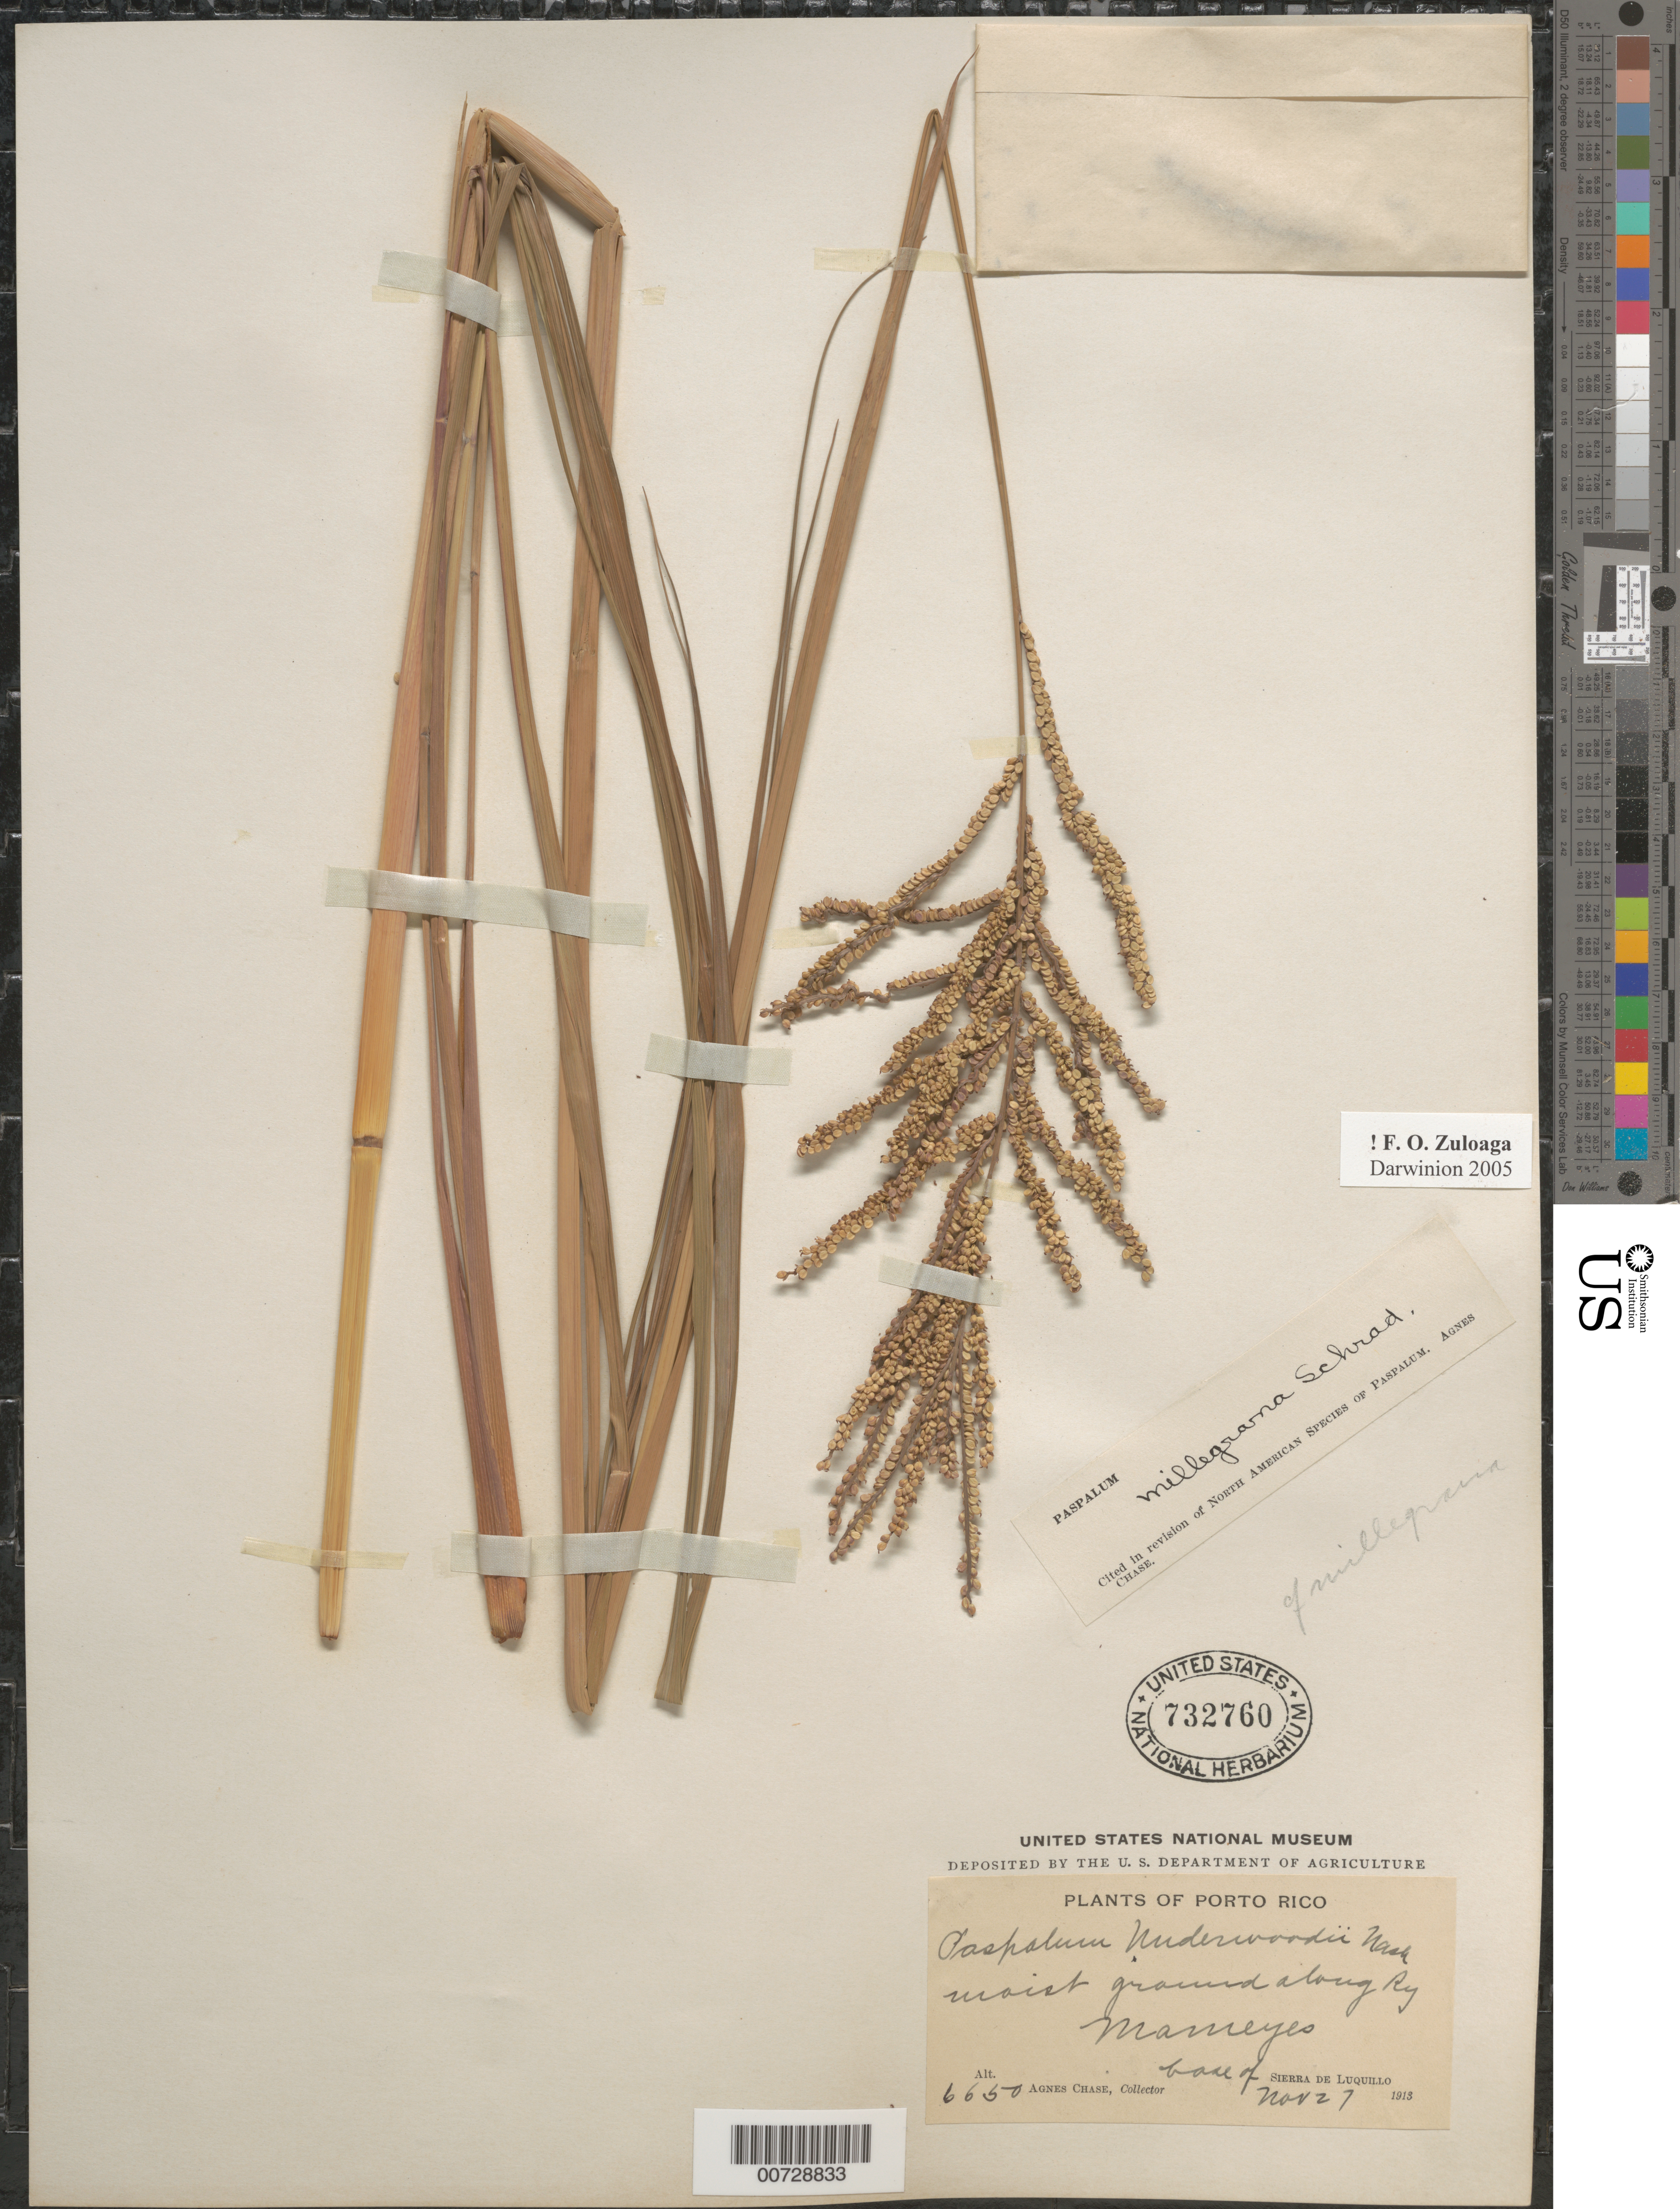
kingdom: Plantae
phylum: Tracheophyta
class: Liliopsida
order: Poales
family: Poaceae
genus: Paspalum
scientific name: Paspalum millegrana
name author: Schrad.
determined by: Chase, [M.] Agnes, (US)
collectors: A. Chase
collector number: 6650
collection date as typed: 27 Nov 1913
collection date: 1913-11-27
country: Puerto Rico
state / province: Luquillo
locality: Sierra de Luquillo, Mameyes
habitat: Moist ground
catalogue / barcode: US 732760